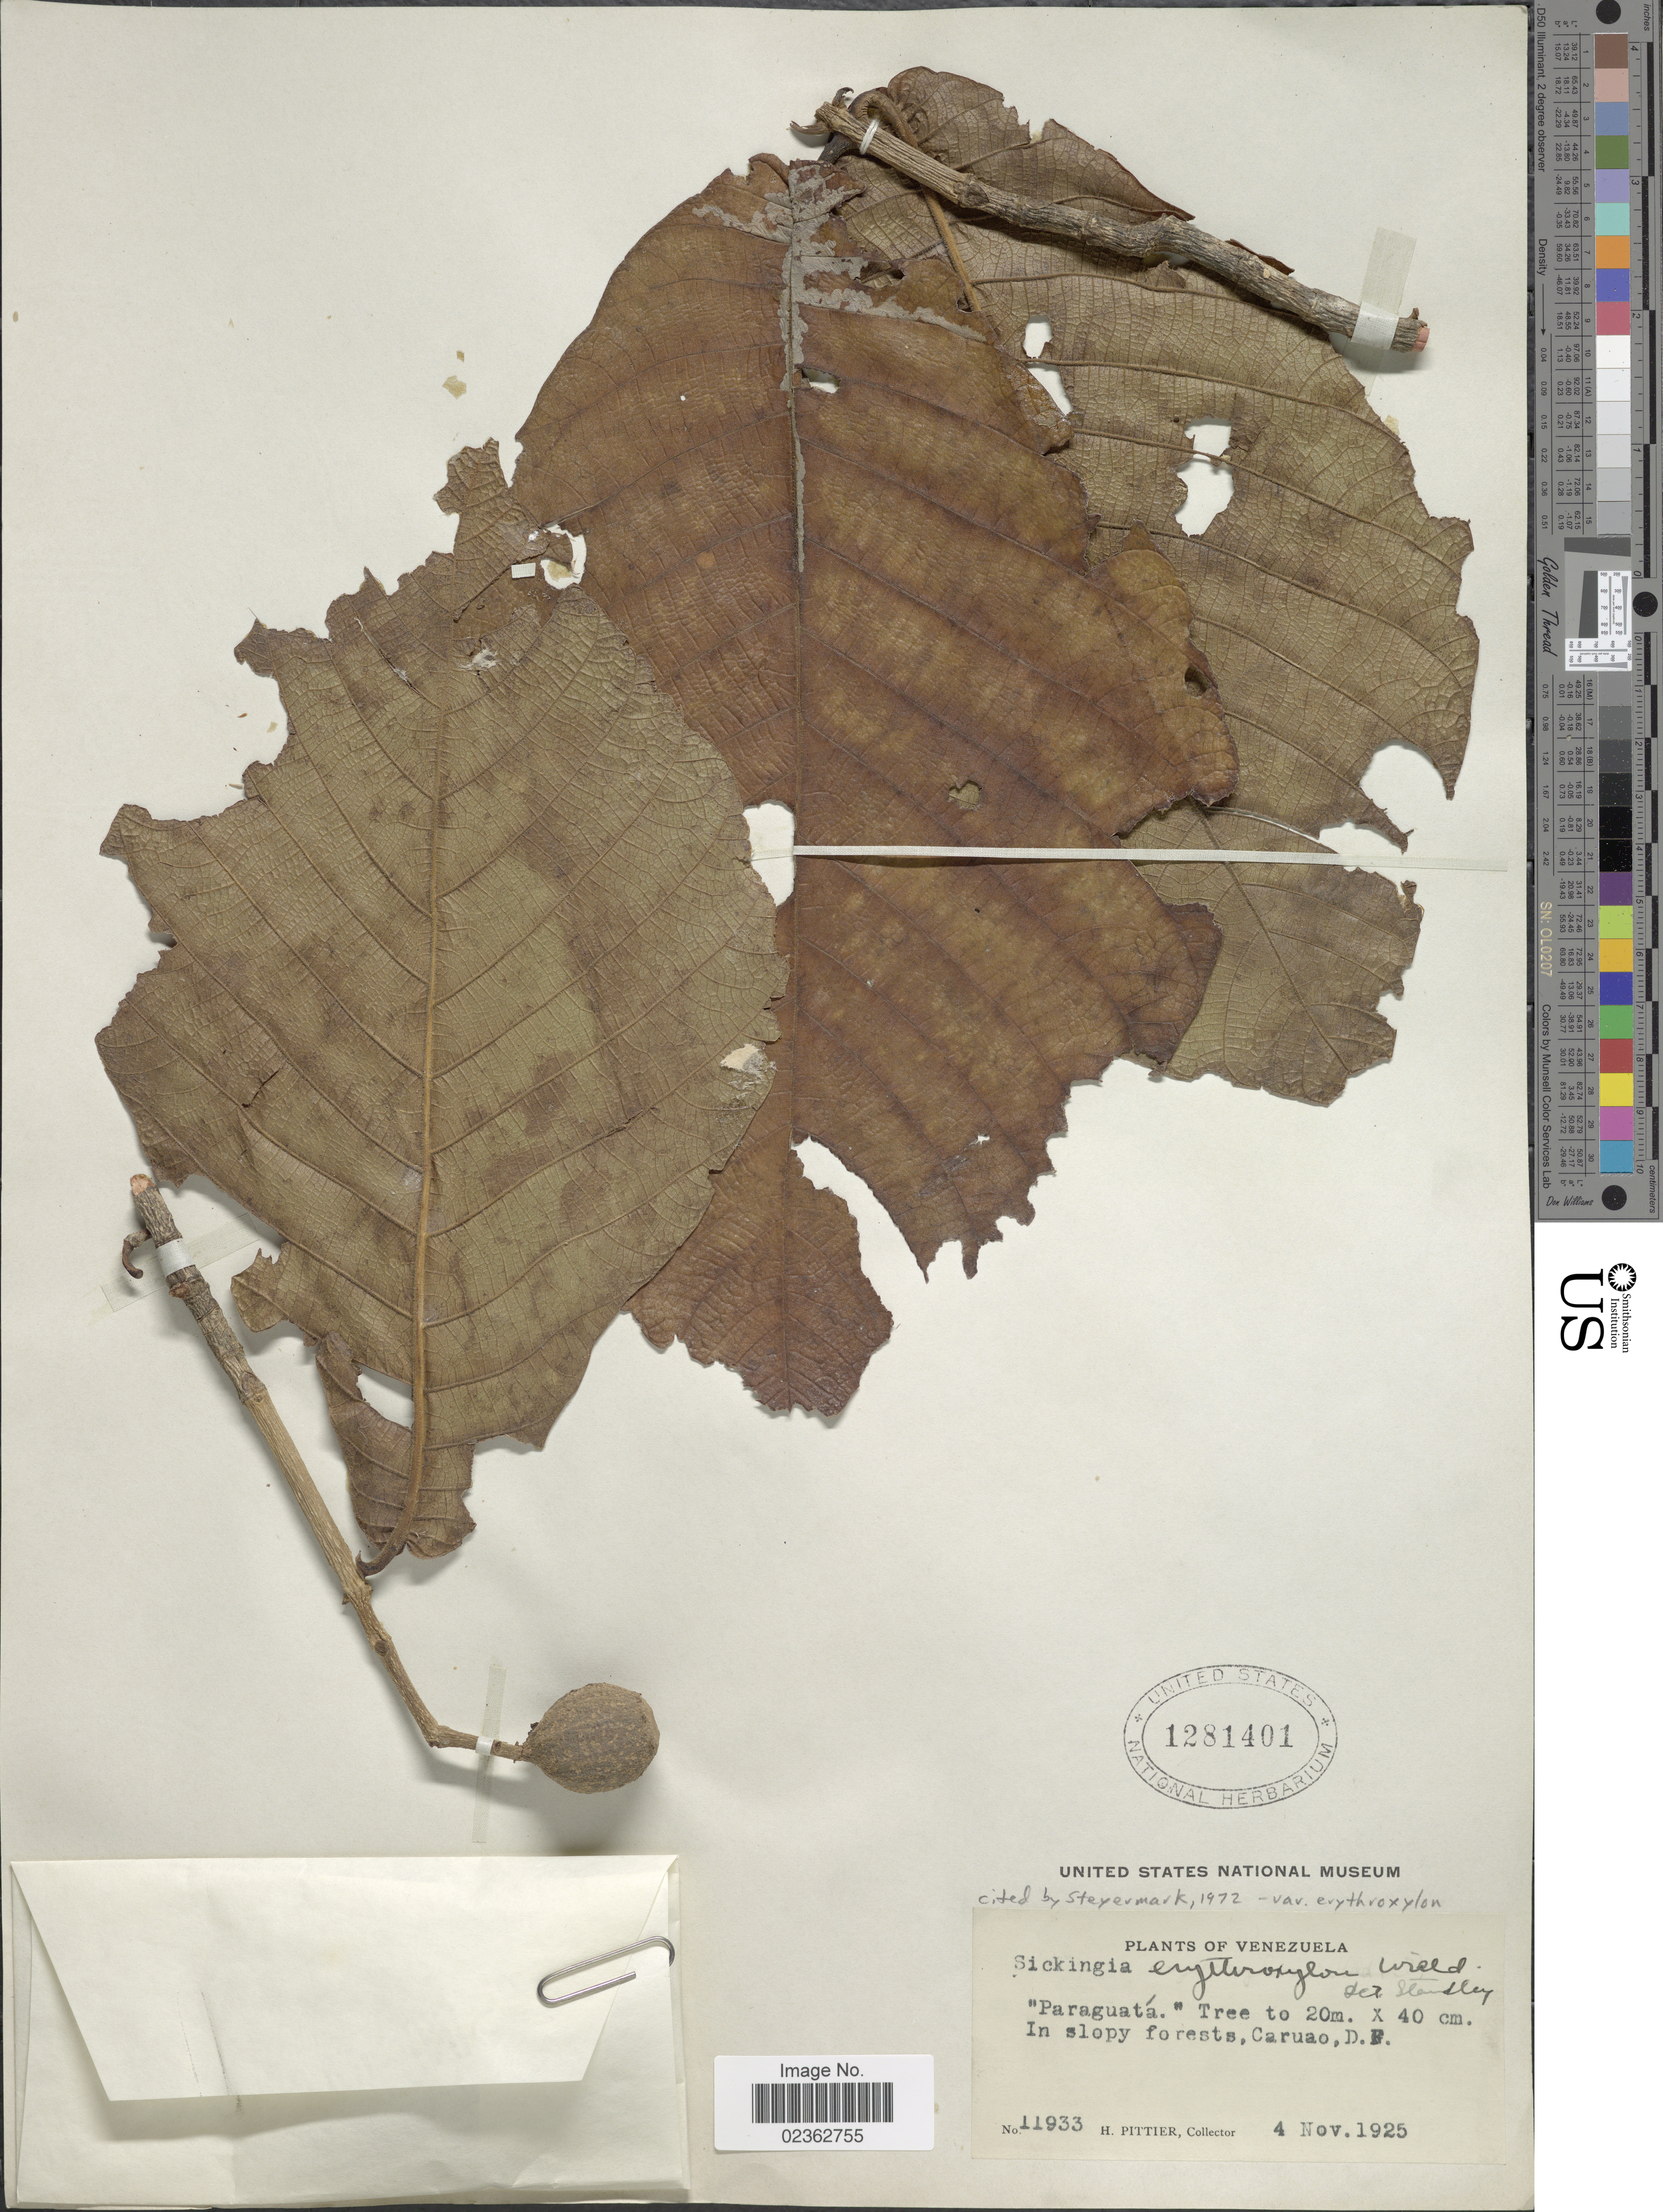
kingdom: Plantae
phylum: Tracheophyta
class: Magnoliopsida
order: Gentianales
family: Rubiaceae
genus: Simira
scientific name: Simira erythroxylon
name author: (Willd.) Bremek.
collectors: H. F. Pittier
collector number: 11933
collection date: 1925-11-04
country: Venezuela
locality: In slope forests, Caruao, D.F.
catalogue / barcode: US 1281401